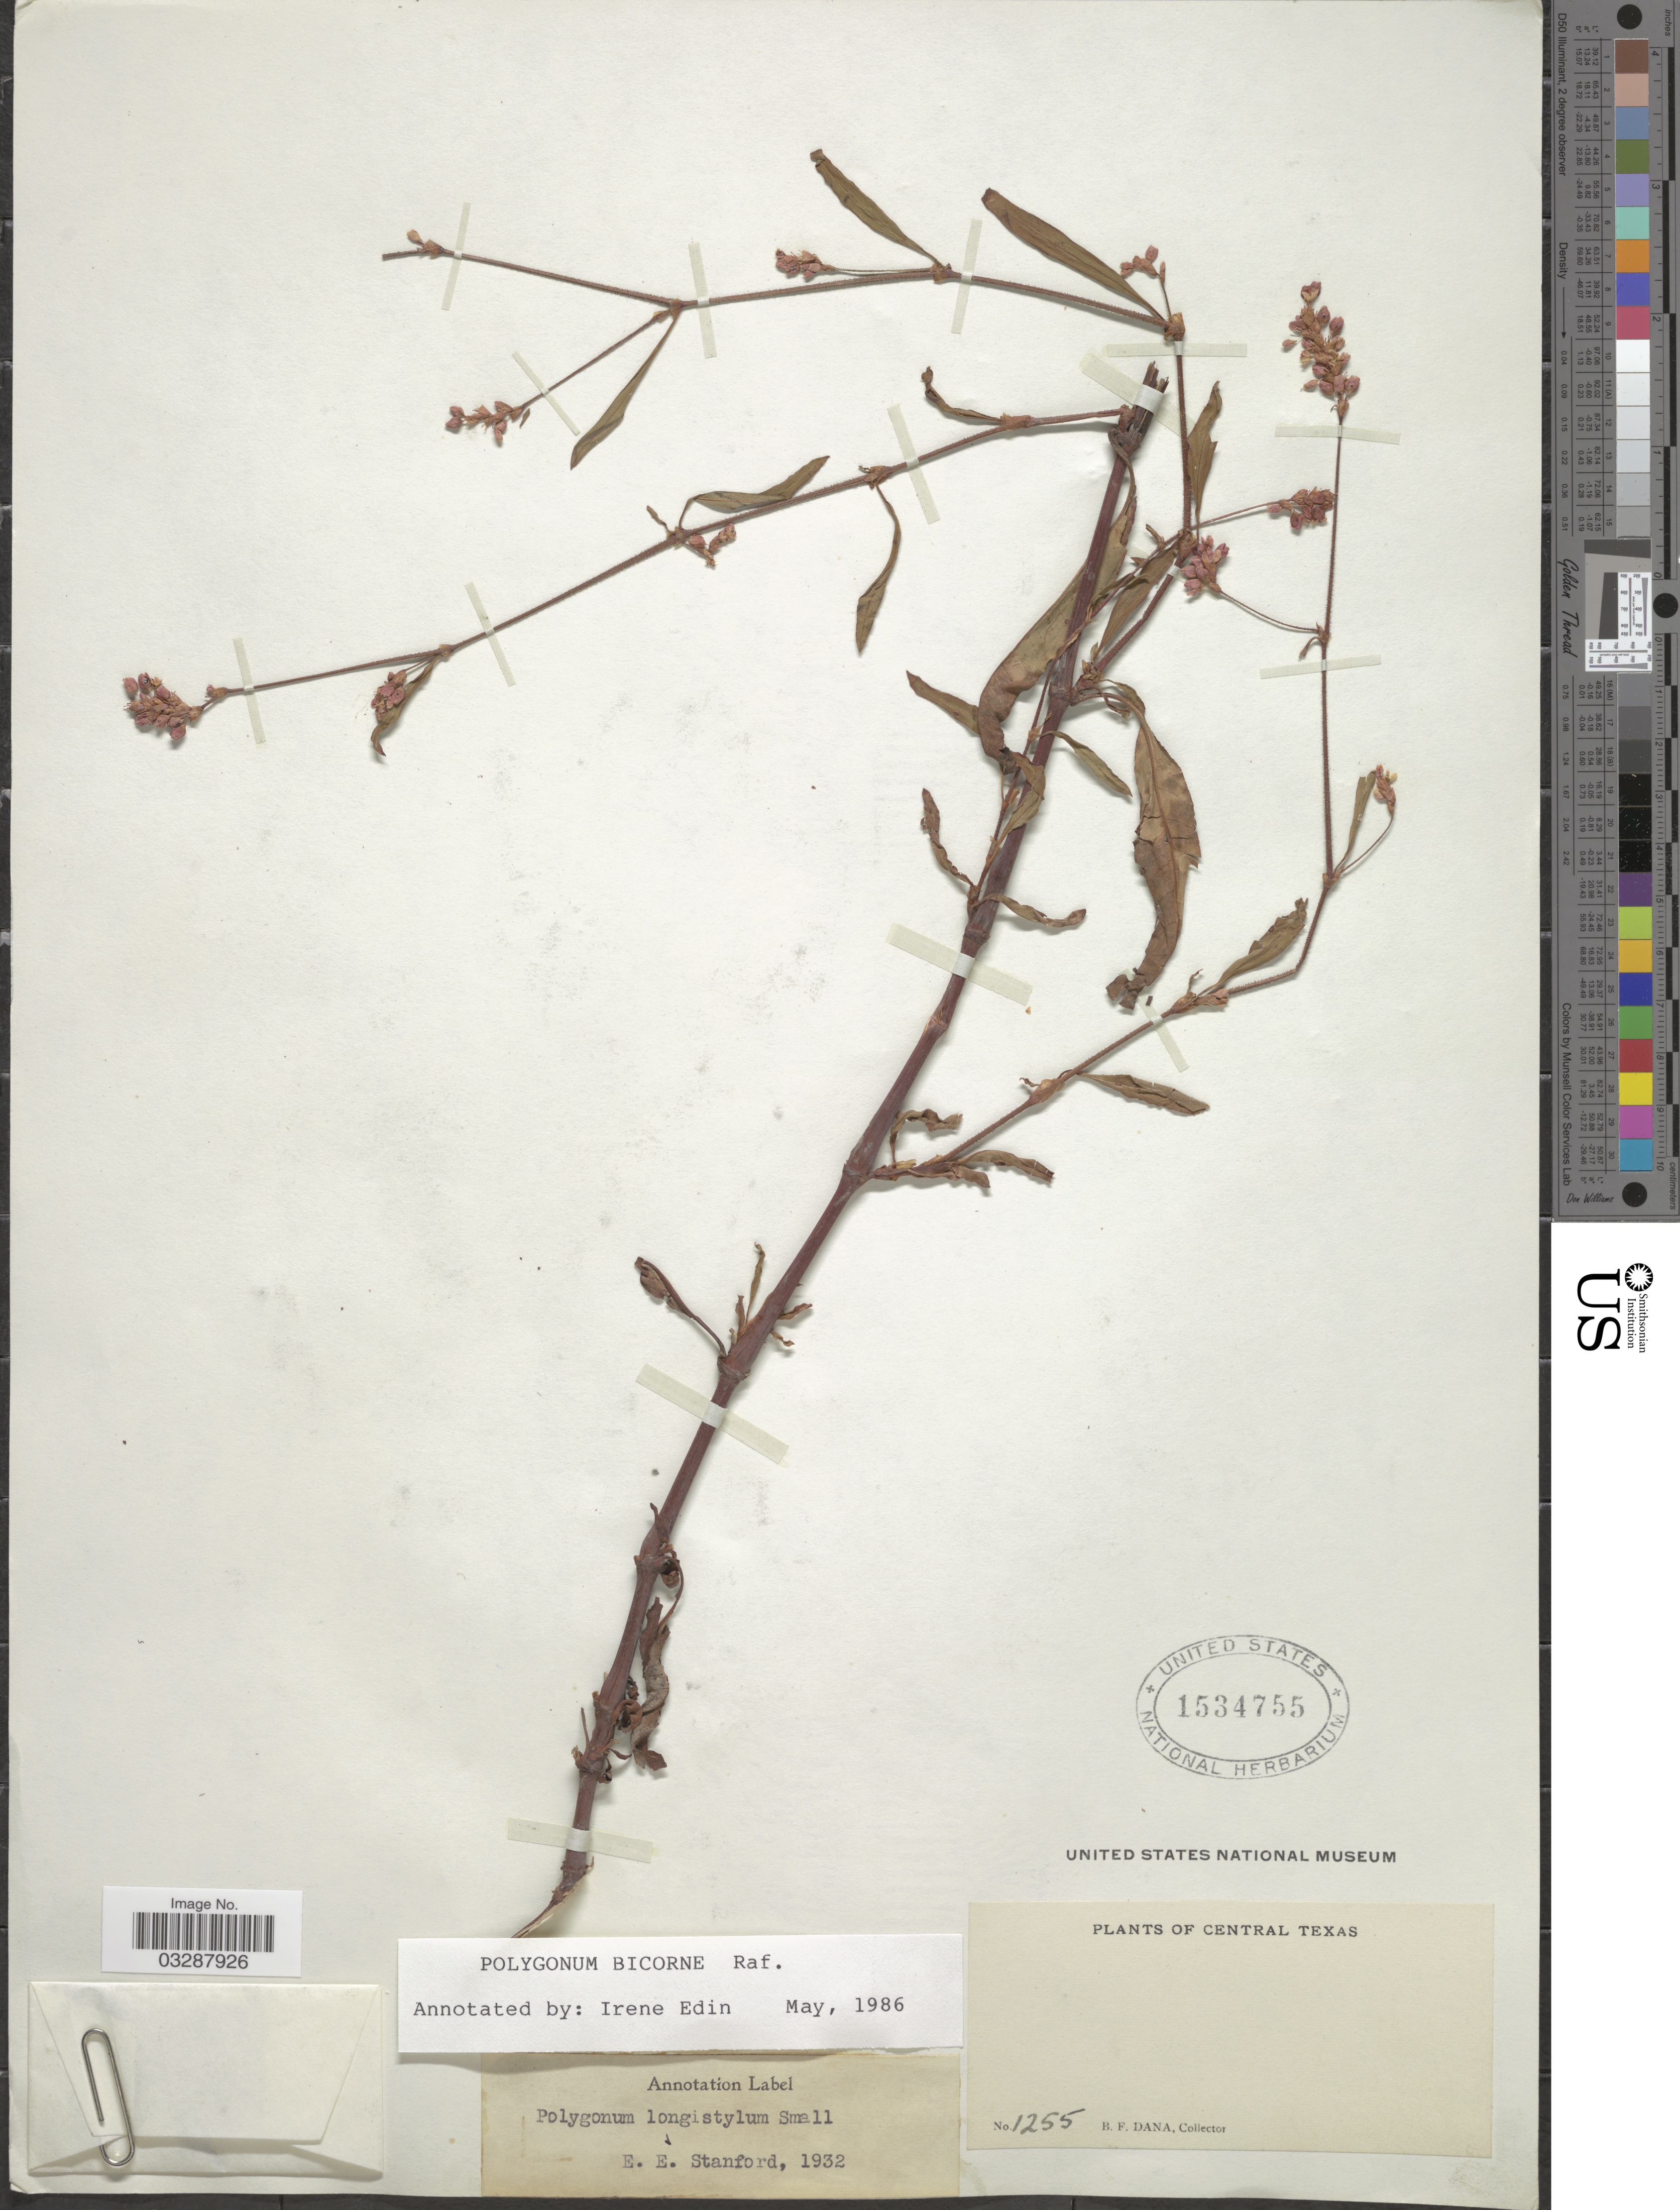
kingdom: Plantae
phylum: Tracheophyta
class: Magnoliopsida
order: Caryophyllales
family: Polygonaceae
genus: Persicaria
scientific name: Persicaria bicornis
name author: (Raf.) Nieuwl.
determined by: Atha, D. E.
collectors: B. Dana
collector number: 1255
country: United States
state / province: Texas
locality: Central Texas.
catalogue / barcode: US 1534755